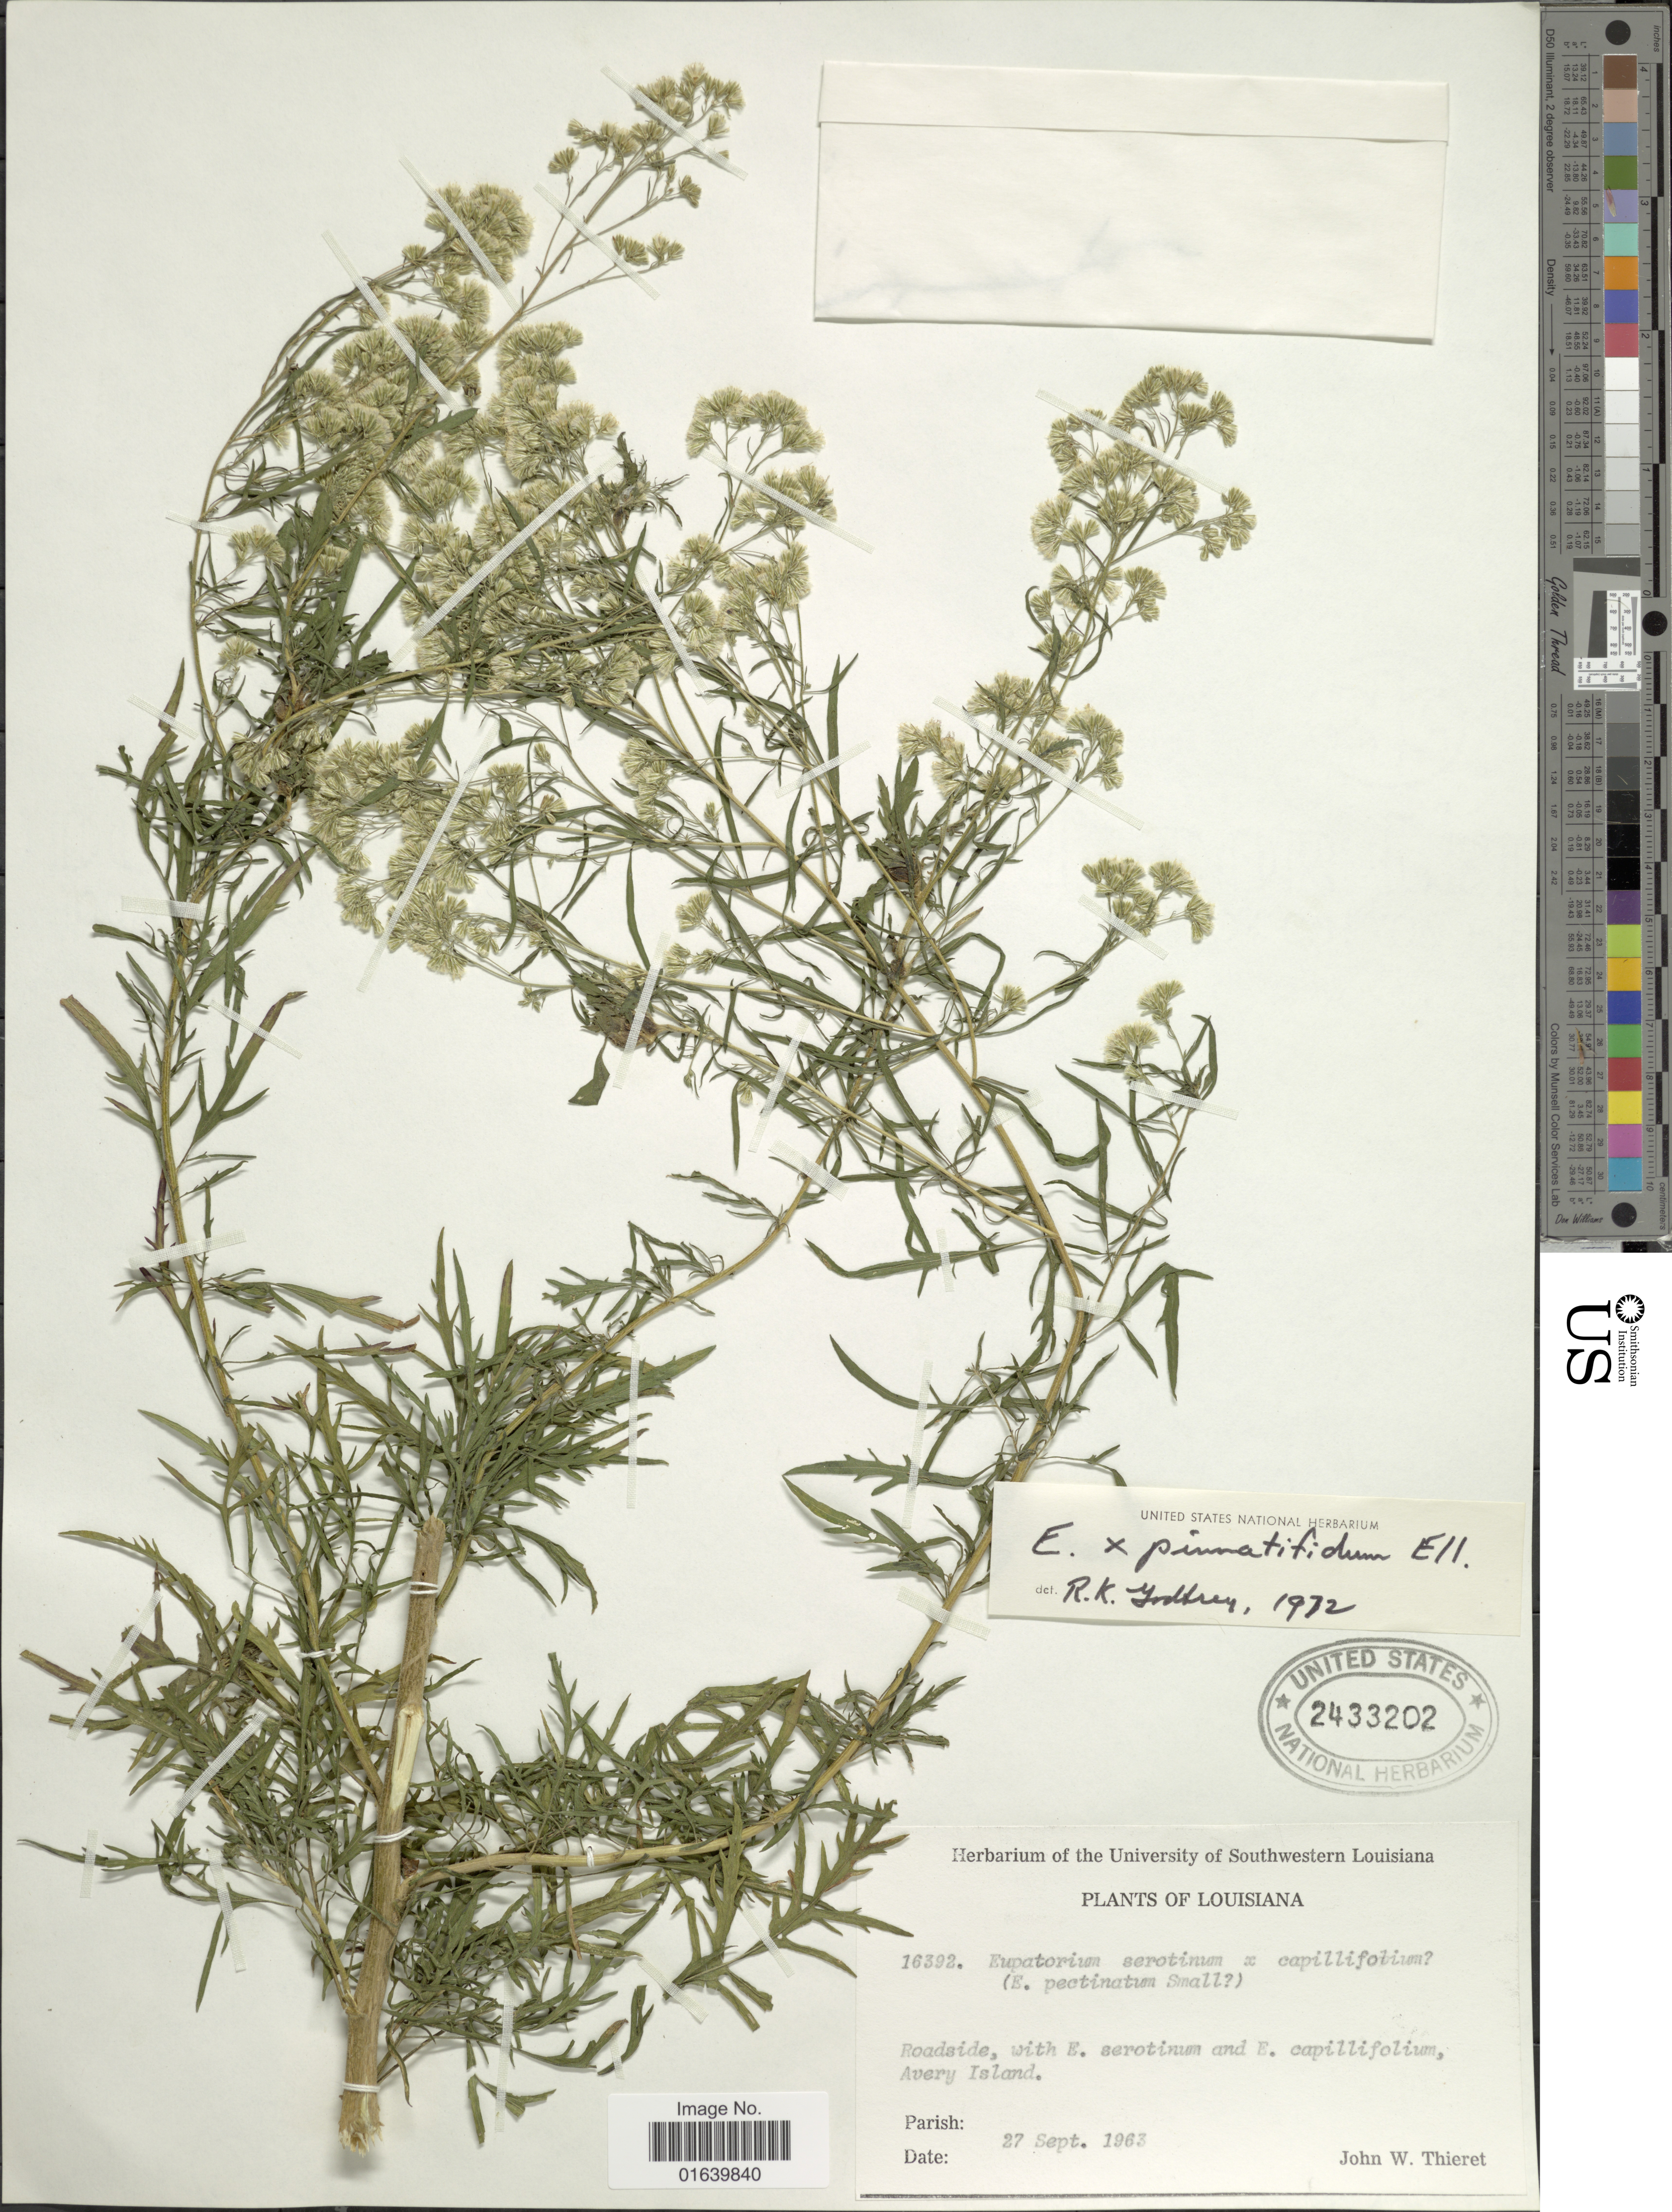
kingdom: Plantae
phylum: Tracheophyta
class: Magnoliopsida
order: Asterales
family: Asteraceae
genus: Eupatorium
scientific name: Eupatorium x pinnatifidum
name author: Elliott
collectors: J. W. Thieret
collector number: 16392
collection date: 1963-09-27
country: United States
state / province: Louisiana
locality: Louisiana, roadside, with E. serotinum and E. capillifolium, Avery Island.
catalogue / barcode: US 2433202